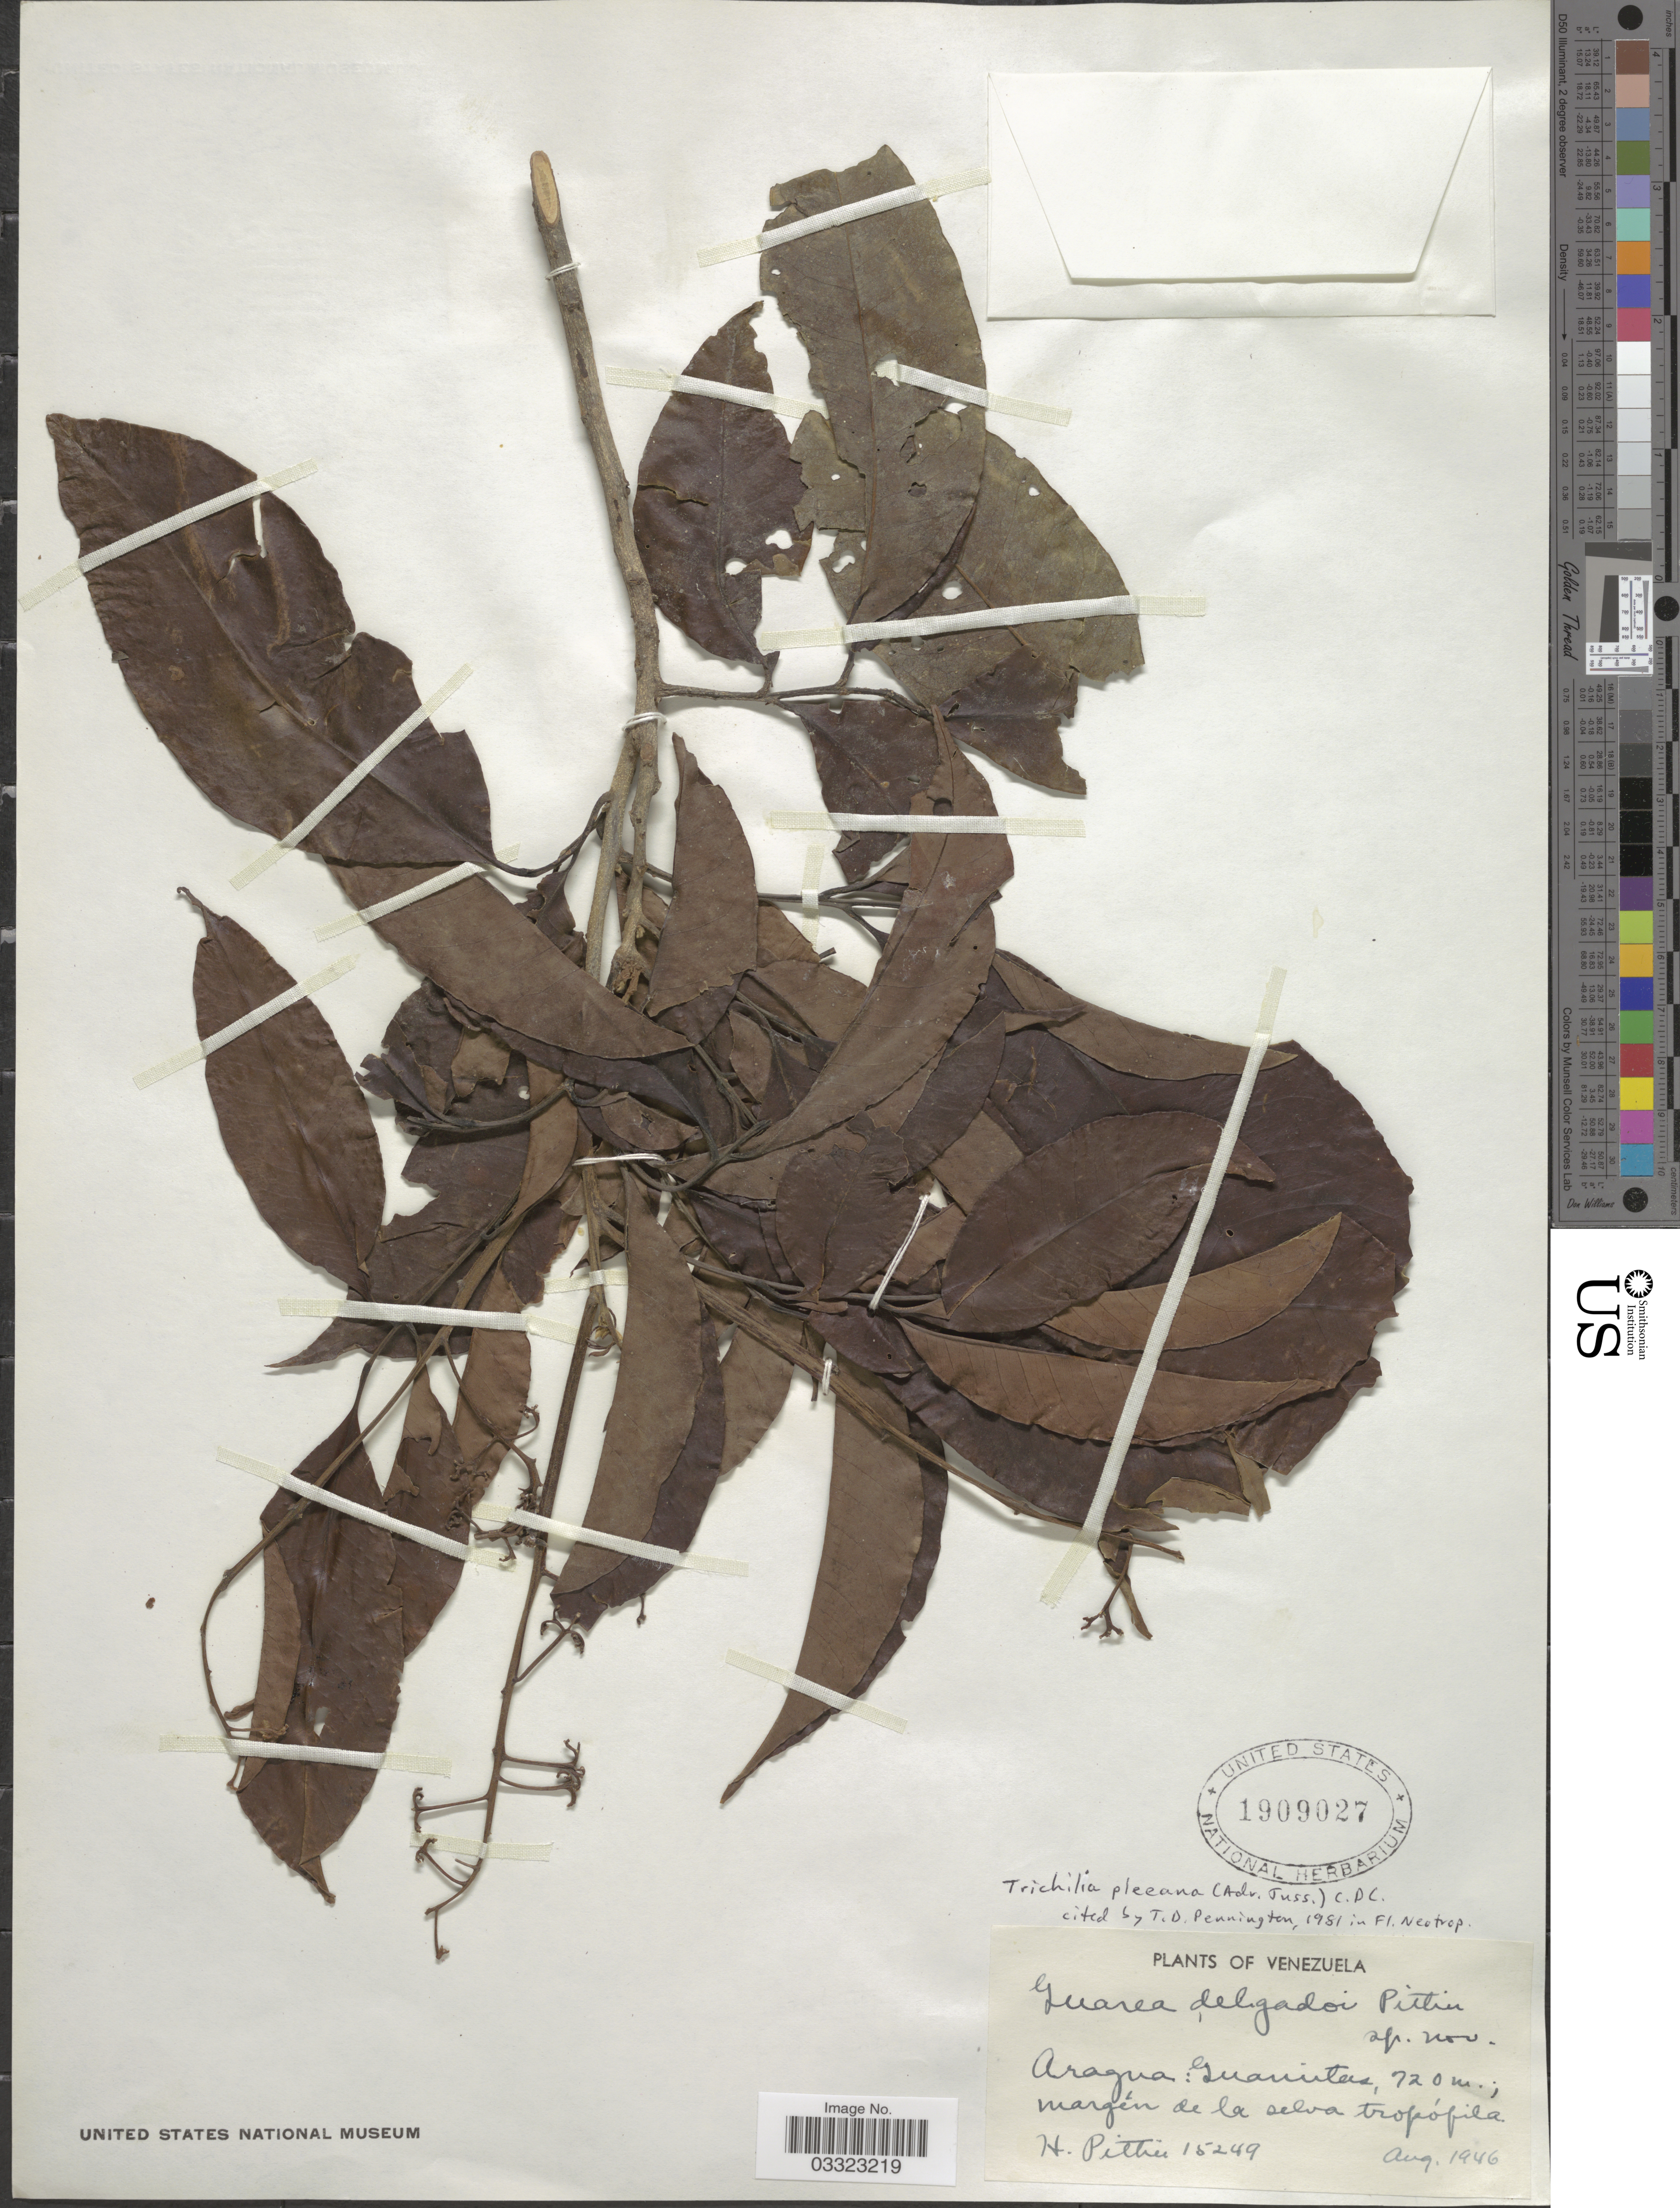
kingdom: Plantae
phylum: Tracheophyta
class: Magnoliopsida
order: Sapindales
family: Meliaceae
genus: Trichilia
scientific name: Trichilia pleeana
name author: (A. Juss.) C. DC.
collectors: H. F. Pittier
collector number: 15249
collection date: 1946-08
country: Venezuela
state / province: Aragua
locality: Guamitas, margén de la selva tropófila.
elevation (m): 720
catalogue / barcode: US 1909027